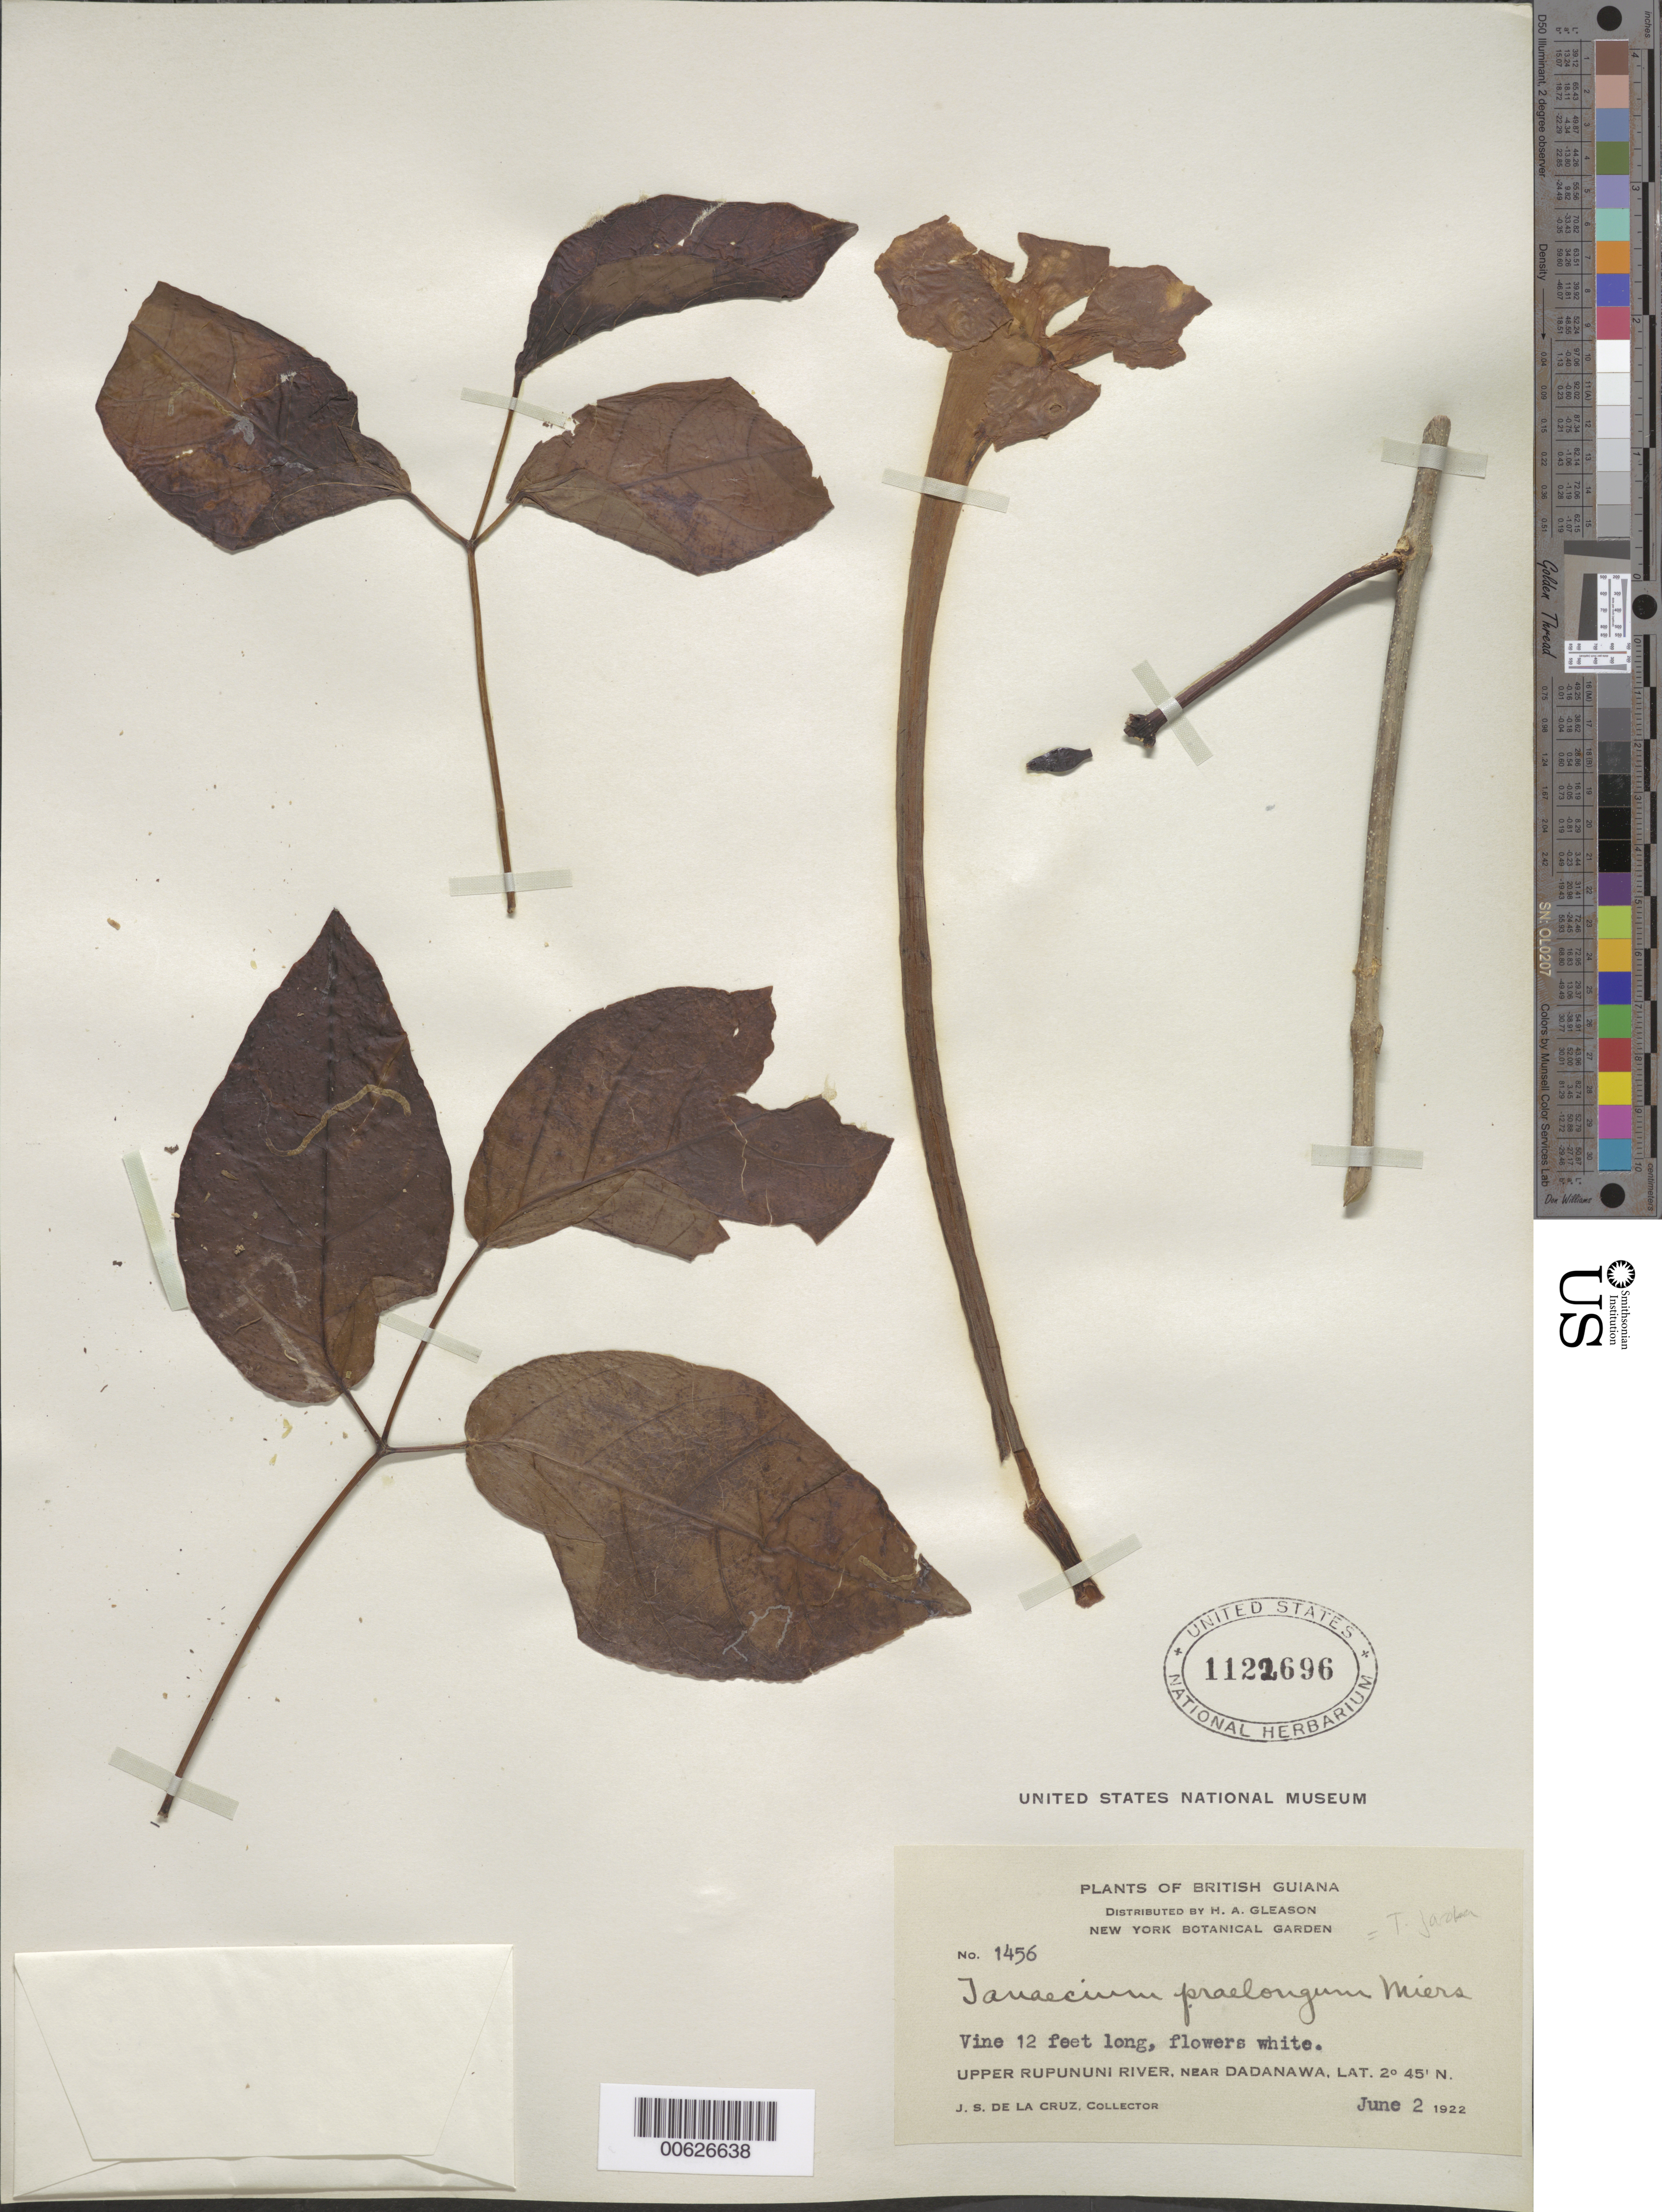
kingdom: Plantae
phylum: Tracheophyta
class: Magnoliopsida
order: Lamiales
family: Bignoniaceae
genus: Tanaecium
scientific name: Tanaecium jaroba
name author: Sw.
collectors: J. S. de la Cruz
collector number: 1456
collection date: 1922-06-02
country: Guyana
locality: British Guaiana. Upper Rupununi River, near Dadanawa.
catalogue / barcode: US 1122696